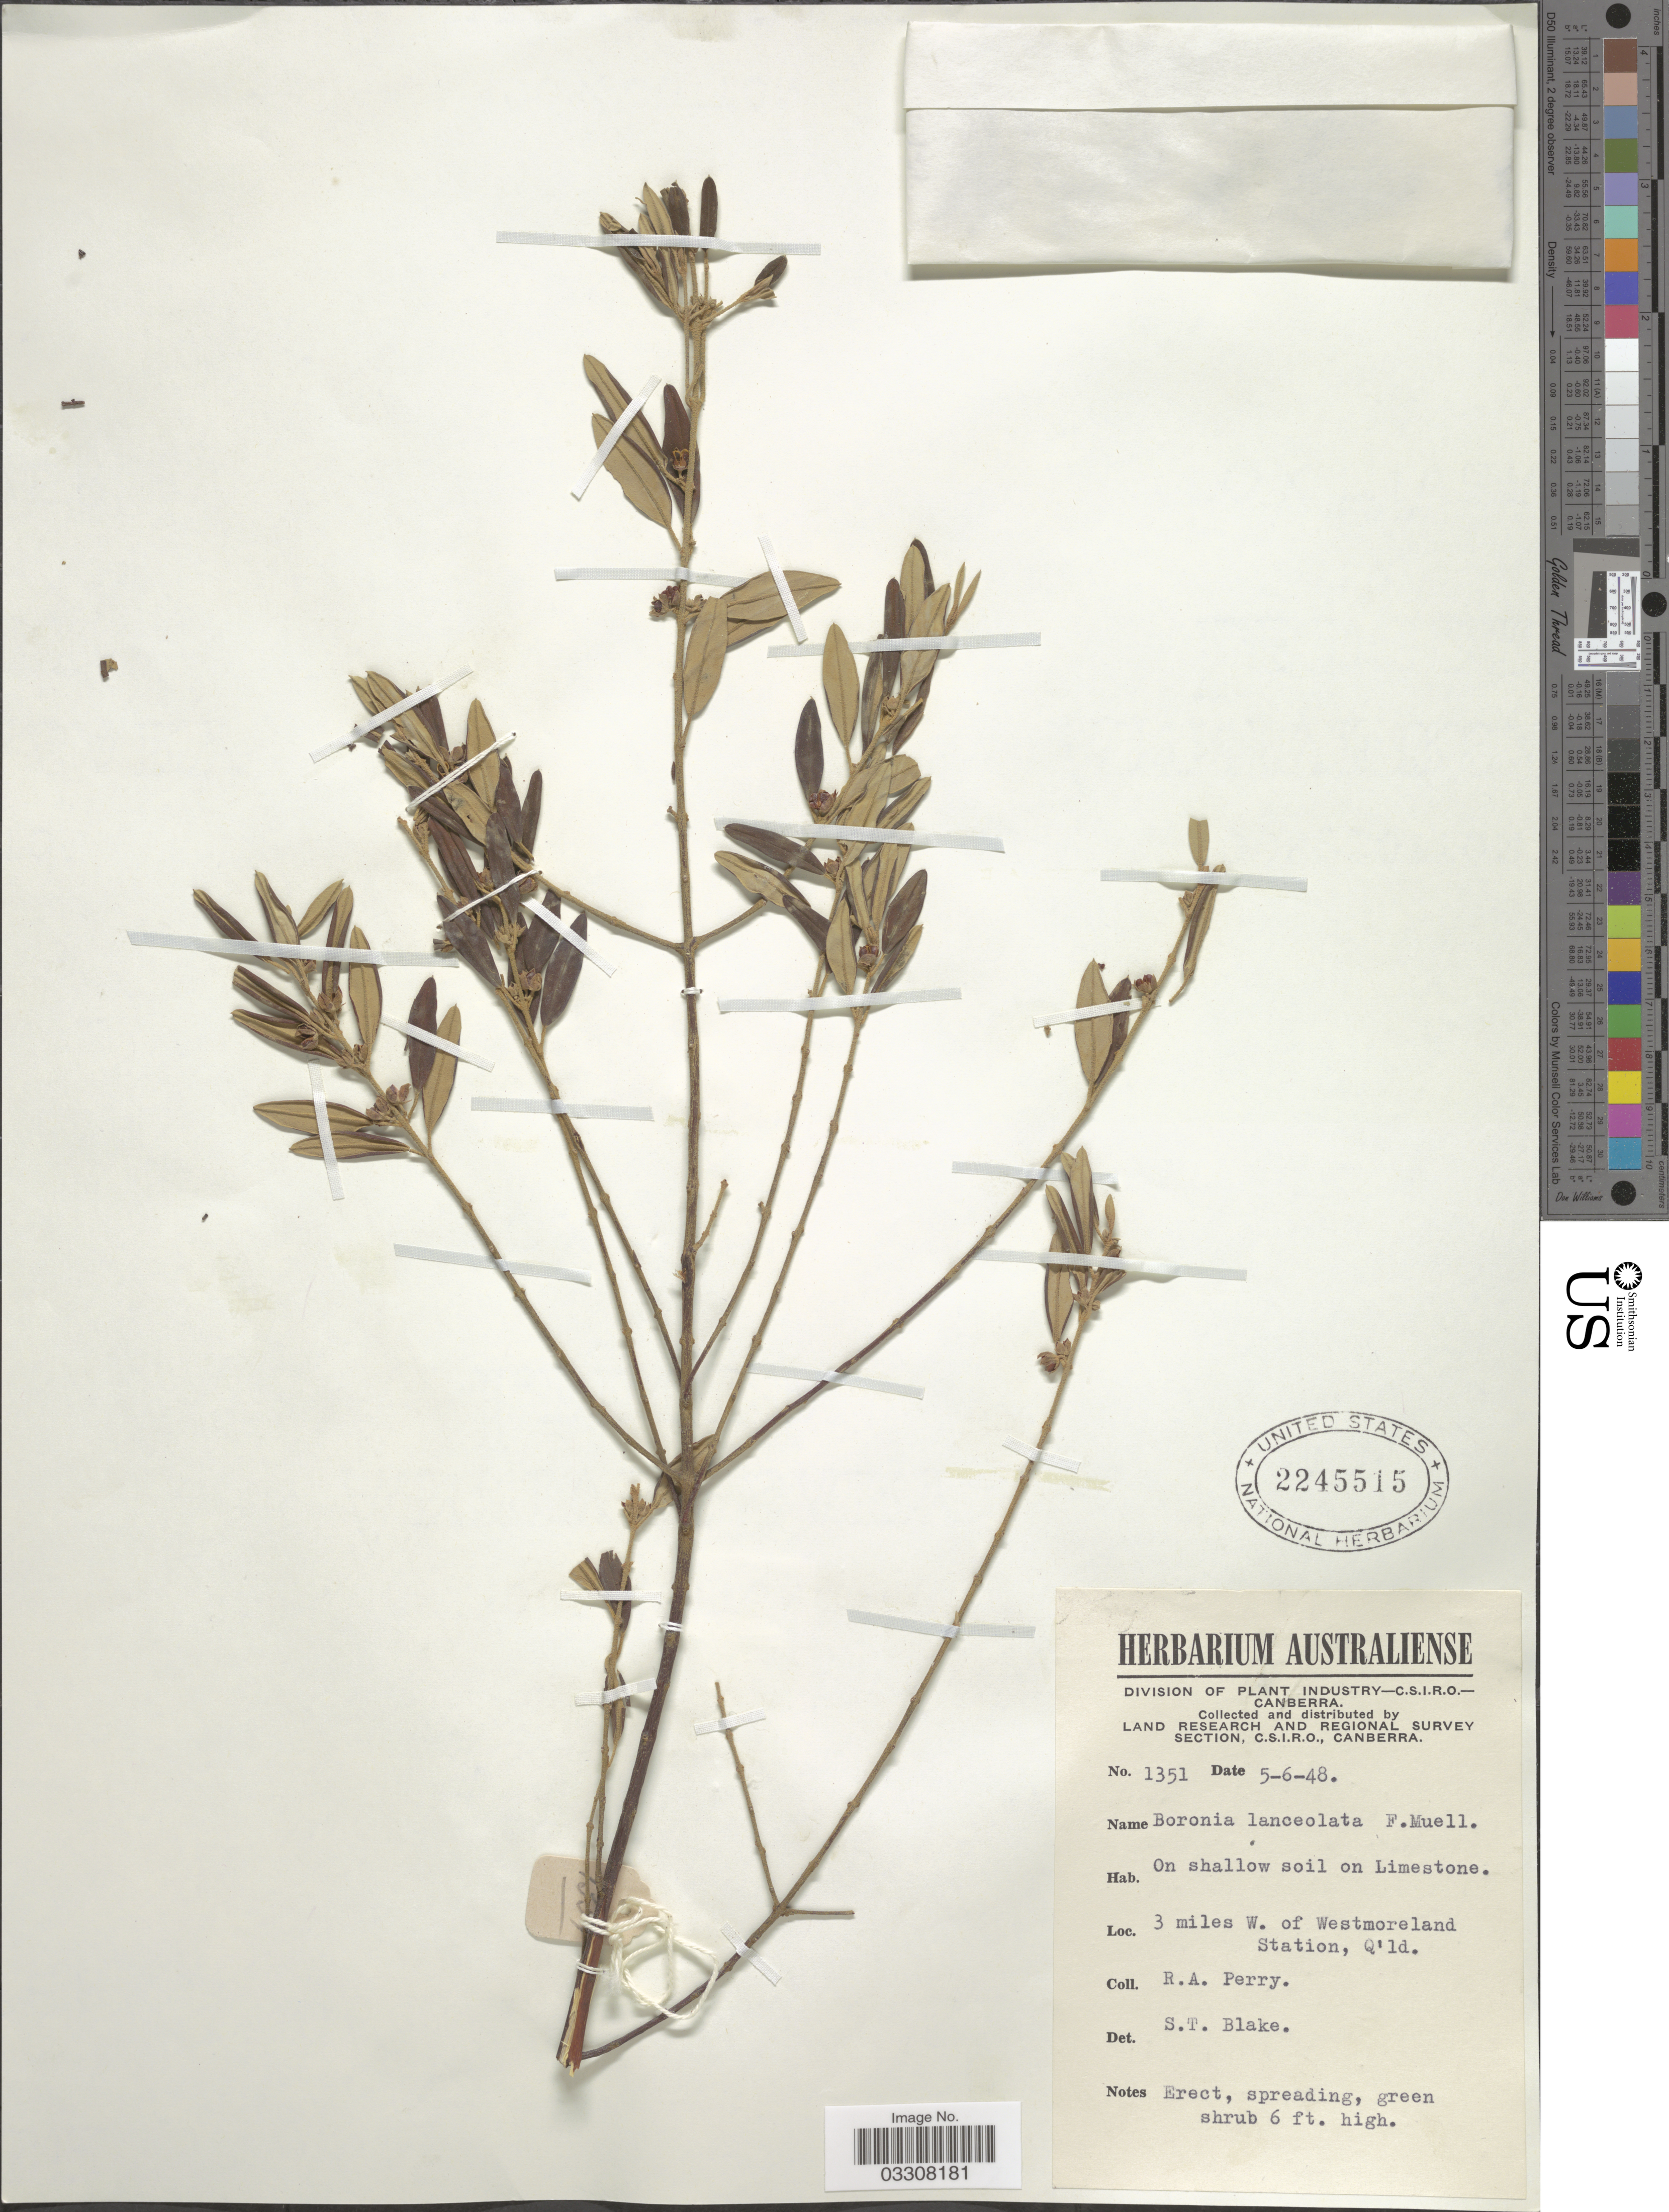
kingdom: Plantae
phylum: Tracheophyta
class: Magnoliopsida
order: Sapindales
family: Rutaceae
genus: Boronia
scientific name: Boronia lanceolata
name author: F. Muell.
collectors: Perry, R. A.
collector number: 1351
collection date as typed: Transcribed d/m/y: 5/6/48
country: Australia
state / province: Queensland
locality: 3 miles W. of Westmoreland Station, Q'ld.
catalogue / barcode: US 2245515